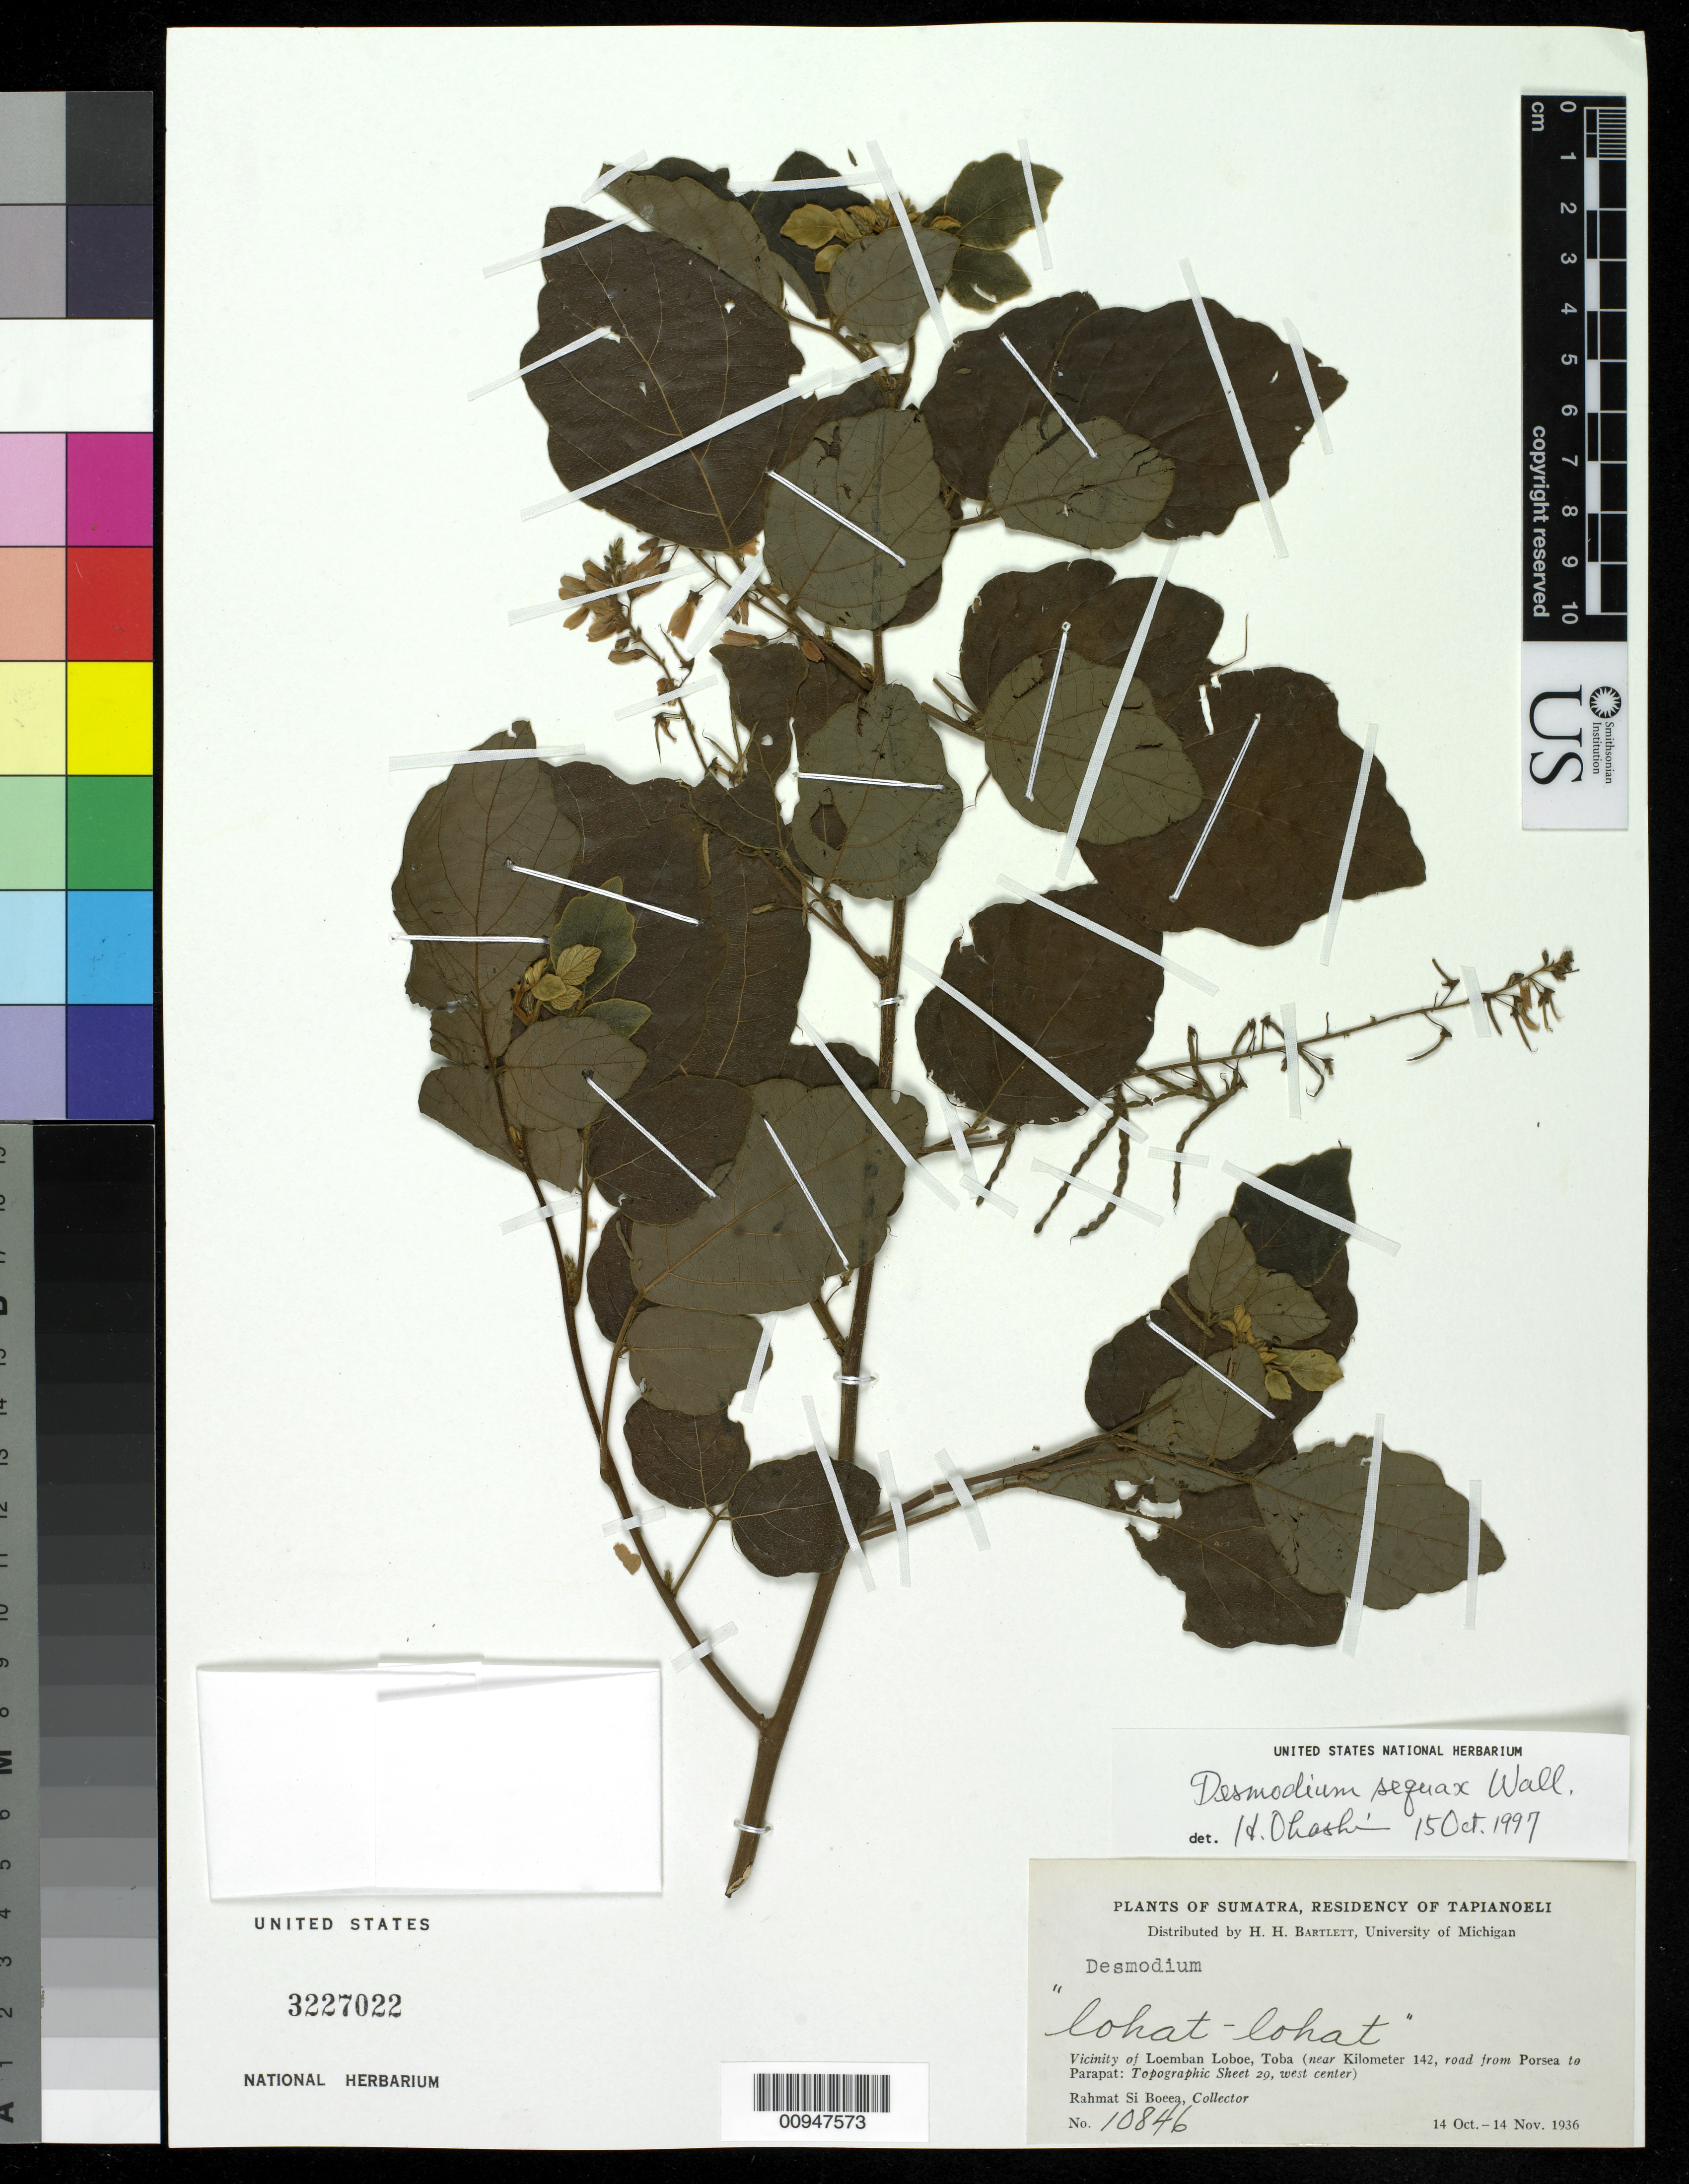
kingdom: Plantae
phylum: Tracheophyta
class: Magnoliopsida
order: Fabales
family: Fabaceae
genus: Puhuaea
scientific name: Puhuaea sequax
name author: (Wall.) H. Ohashi & K. Ohashi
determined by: Strong, Mark T., (BOT), Smithsonian Institution - National Museum of Natural History (UNITED STATES)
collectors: Rahmat Si Boeea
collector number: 10846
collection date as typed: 14 Oct 1936 to 14 Nov 1936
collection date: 1936-10-14/1936-11-14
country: Indonesia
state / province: Sumatra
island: Sumatra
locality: Vicinity of Loemban Laboe, Toba (near Kilometre 142, road from Porsea to Parapat)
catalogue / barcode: US 3227022